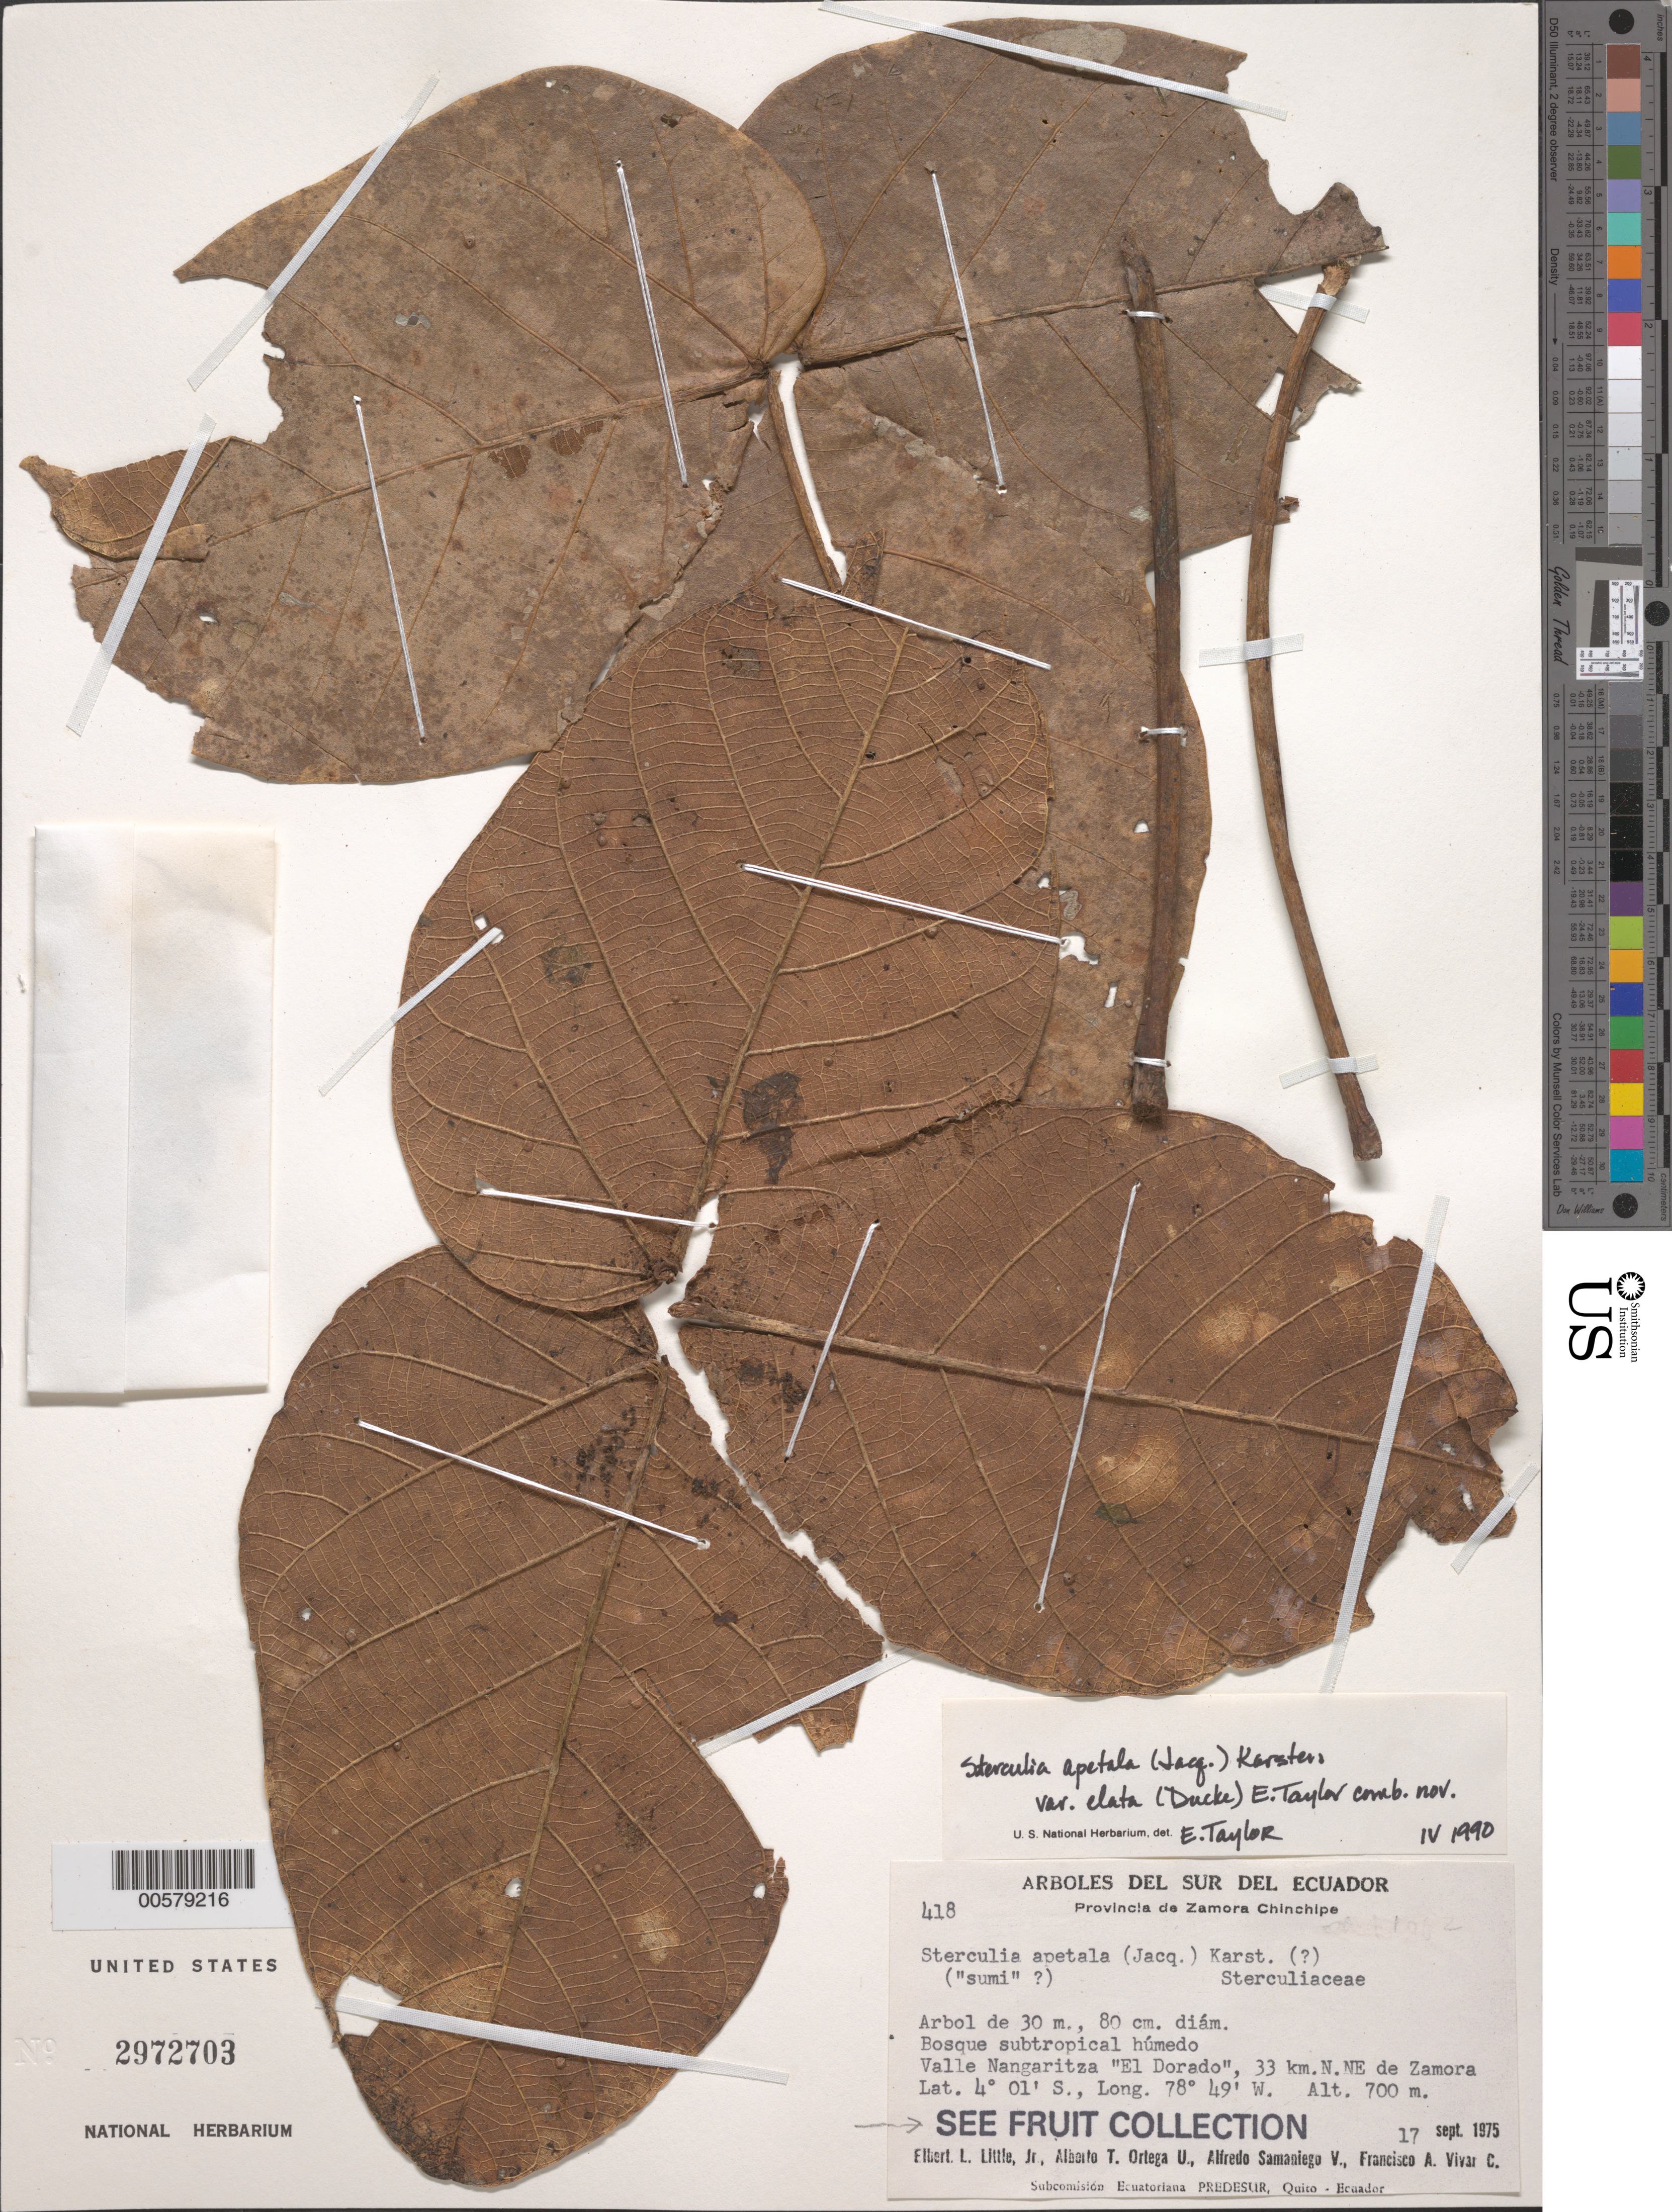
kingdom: Plantae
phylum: Tracheophyta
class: Magnoliopsida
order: Malvales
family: Malvaceae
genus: Sterculia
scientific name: Sterculia apetala var. elata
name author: (Jacq.) H. Karst.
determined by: Taylor, E. L.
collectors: E. L. Little, A. T. Ortega U., A. V. Samaniego & F. A. Vivar C.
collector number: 418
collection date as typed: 17 Sep 1975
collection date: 1975-09-17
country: Ecuador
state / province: Zamora-Chinchipe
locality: Valle Nangaritza "El Dorado", 33 km NNEde Zamora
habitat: Bosque subtropical húmedo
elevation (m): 700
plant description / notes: Common name: Sumi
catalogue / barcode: US 2972703